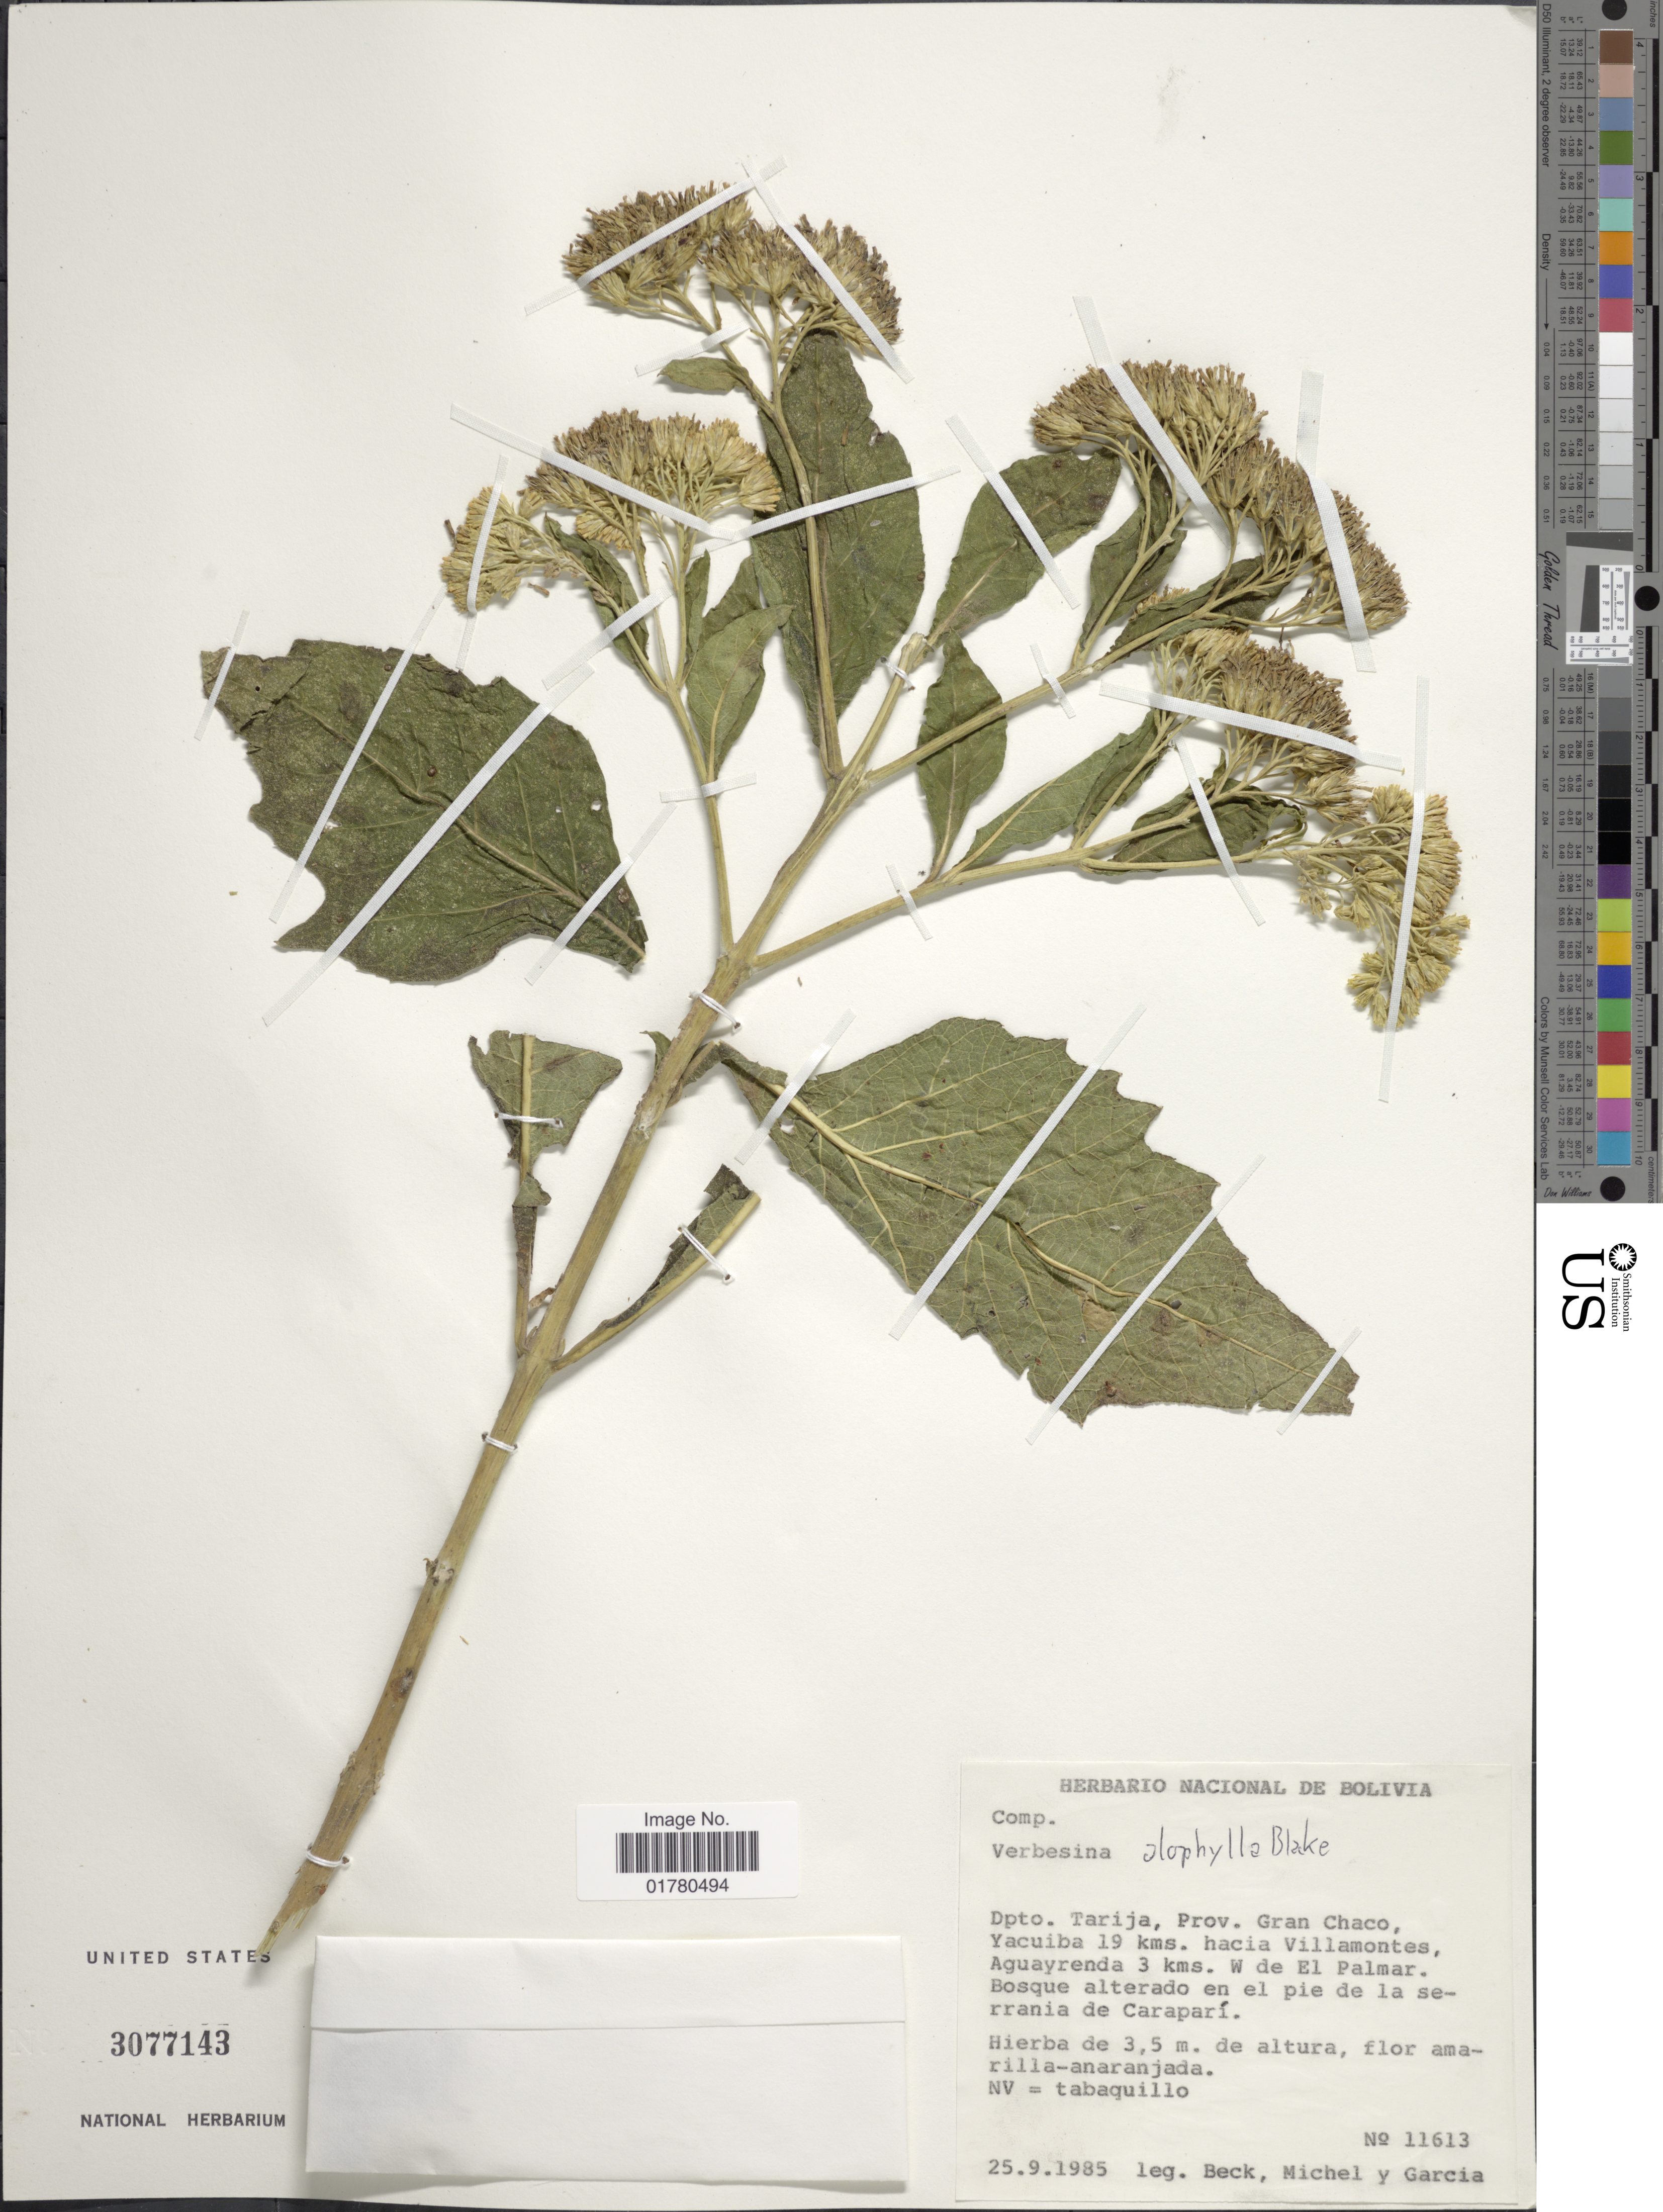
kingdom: Plantae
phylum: Tracheophyta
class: Magnoliopsida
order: Asterales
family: Asteraceae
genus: Verbesina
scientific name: Verbesina allophylla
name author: Blake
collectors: -- Beck, -. Michel & H. Garcia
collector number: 11613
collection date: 1985-09-25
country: Bolivia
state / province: Tarija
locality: Dpto. Tarija, Prov. Gran Chaco, Yacuiba 19 kms. hacia Villamontes, Aguayrenda 3 kms. W de El Palmar. Bosque alterado en el pie de la serrania de Caraparí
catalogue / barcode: US 3077143